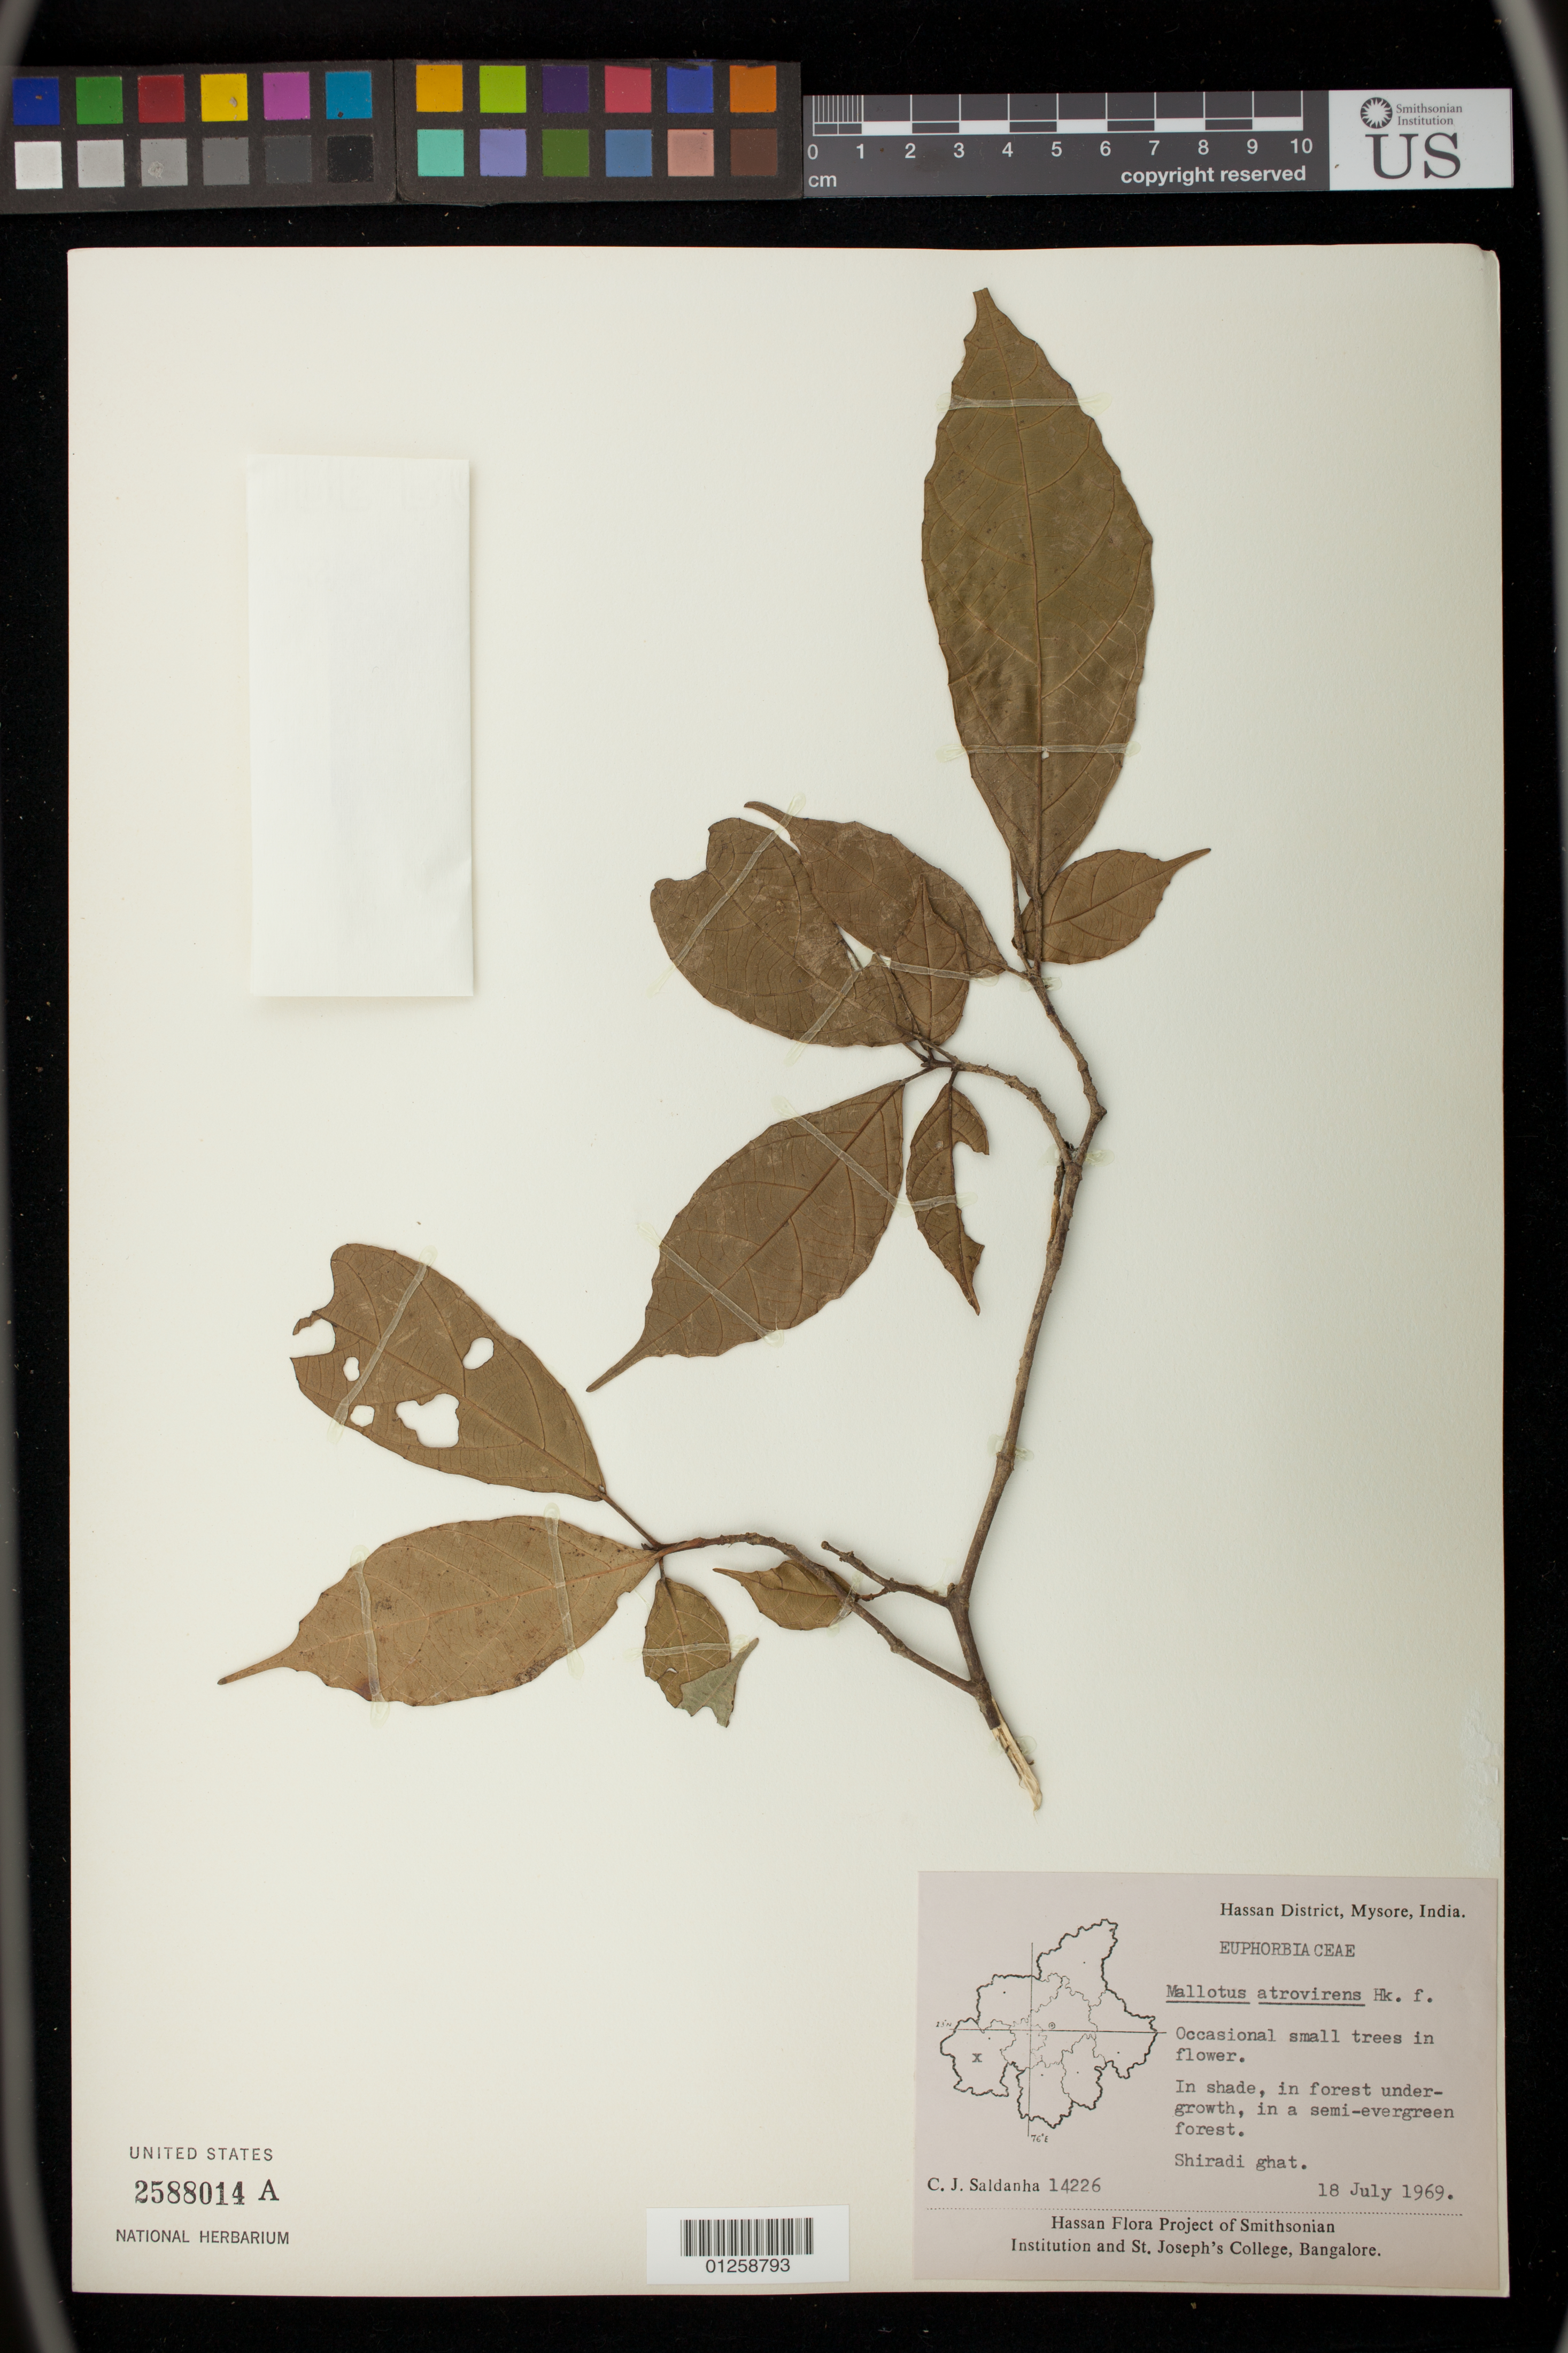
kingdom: Plantae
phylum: Tracheophyta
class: Magnoliopsida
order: Malpighiales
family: Euphorbiaceae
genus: Mallotus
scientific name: Mallotus atrovirens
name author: Müll. Arg.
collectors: C. J. Saldanha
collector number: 14226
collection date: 1969-07-18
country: India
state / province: Karnataka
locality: Hassan District, Mysore. Shiradi ghat.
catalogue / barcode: US 2588014A